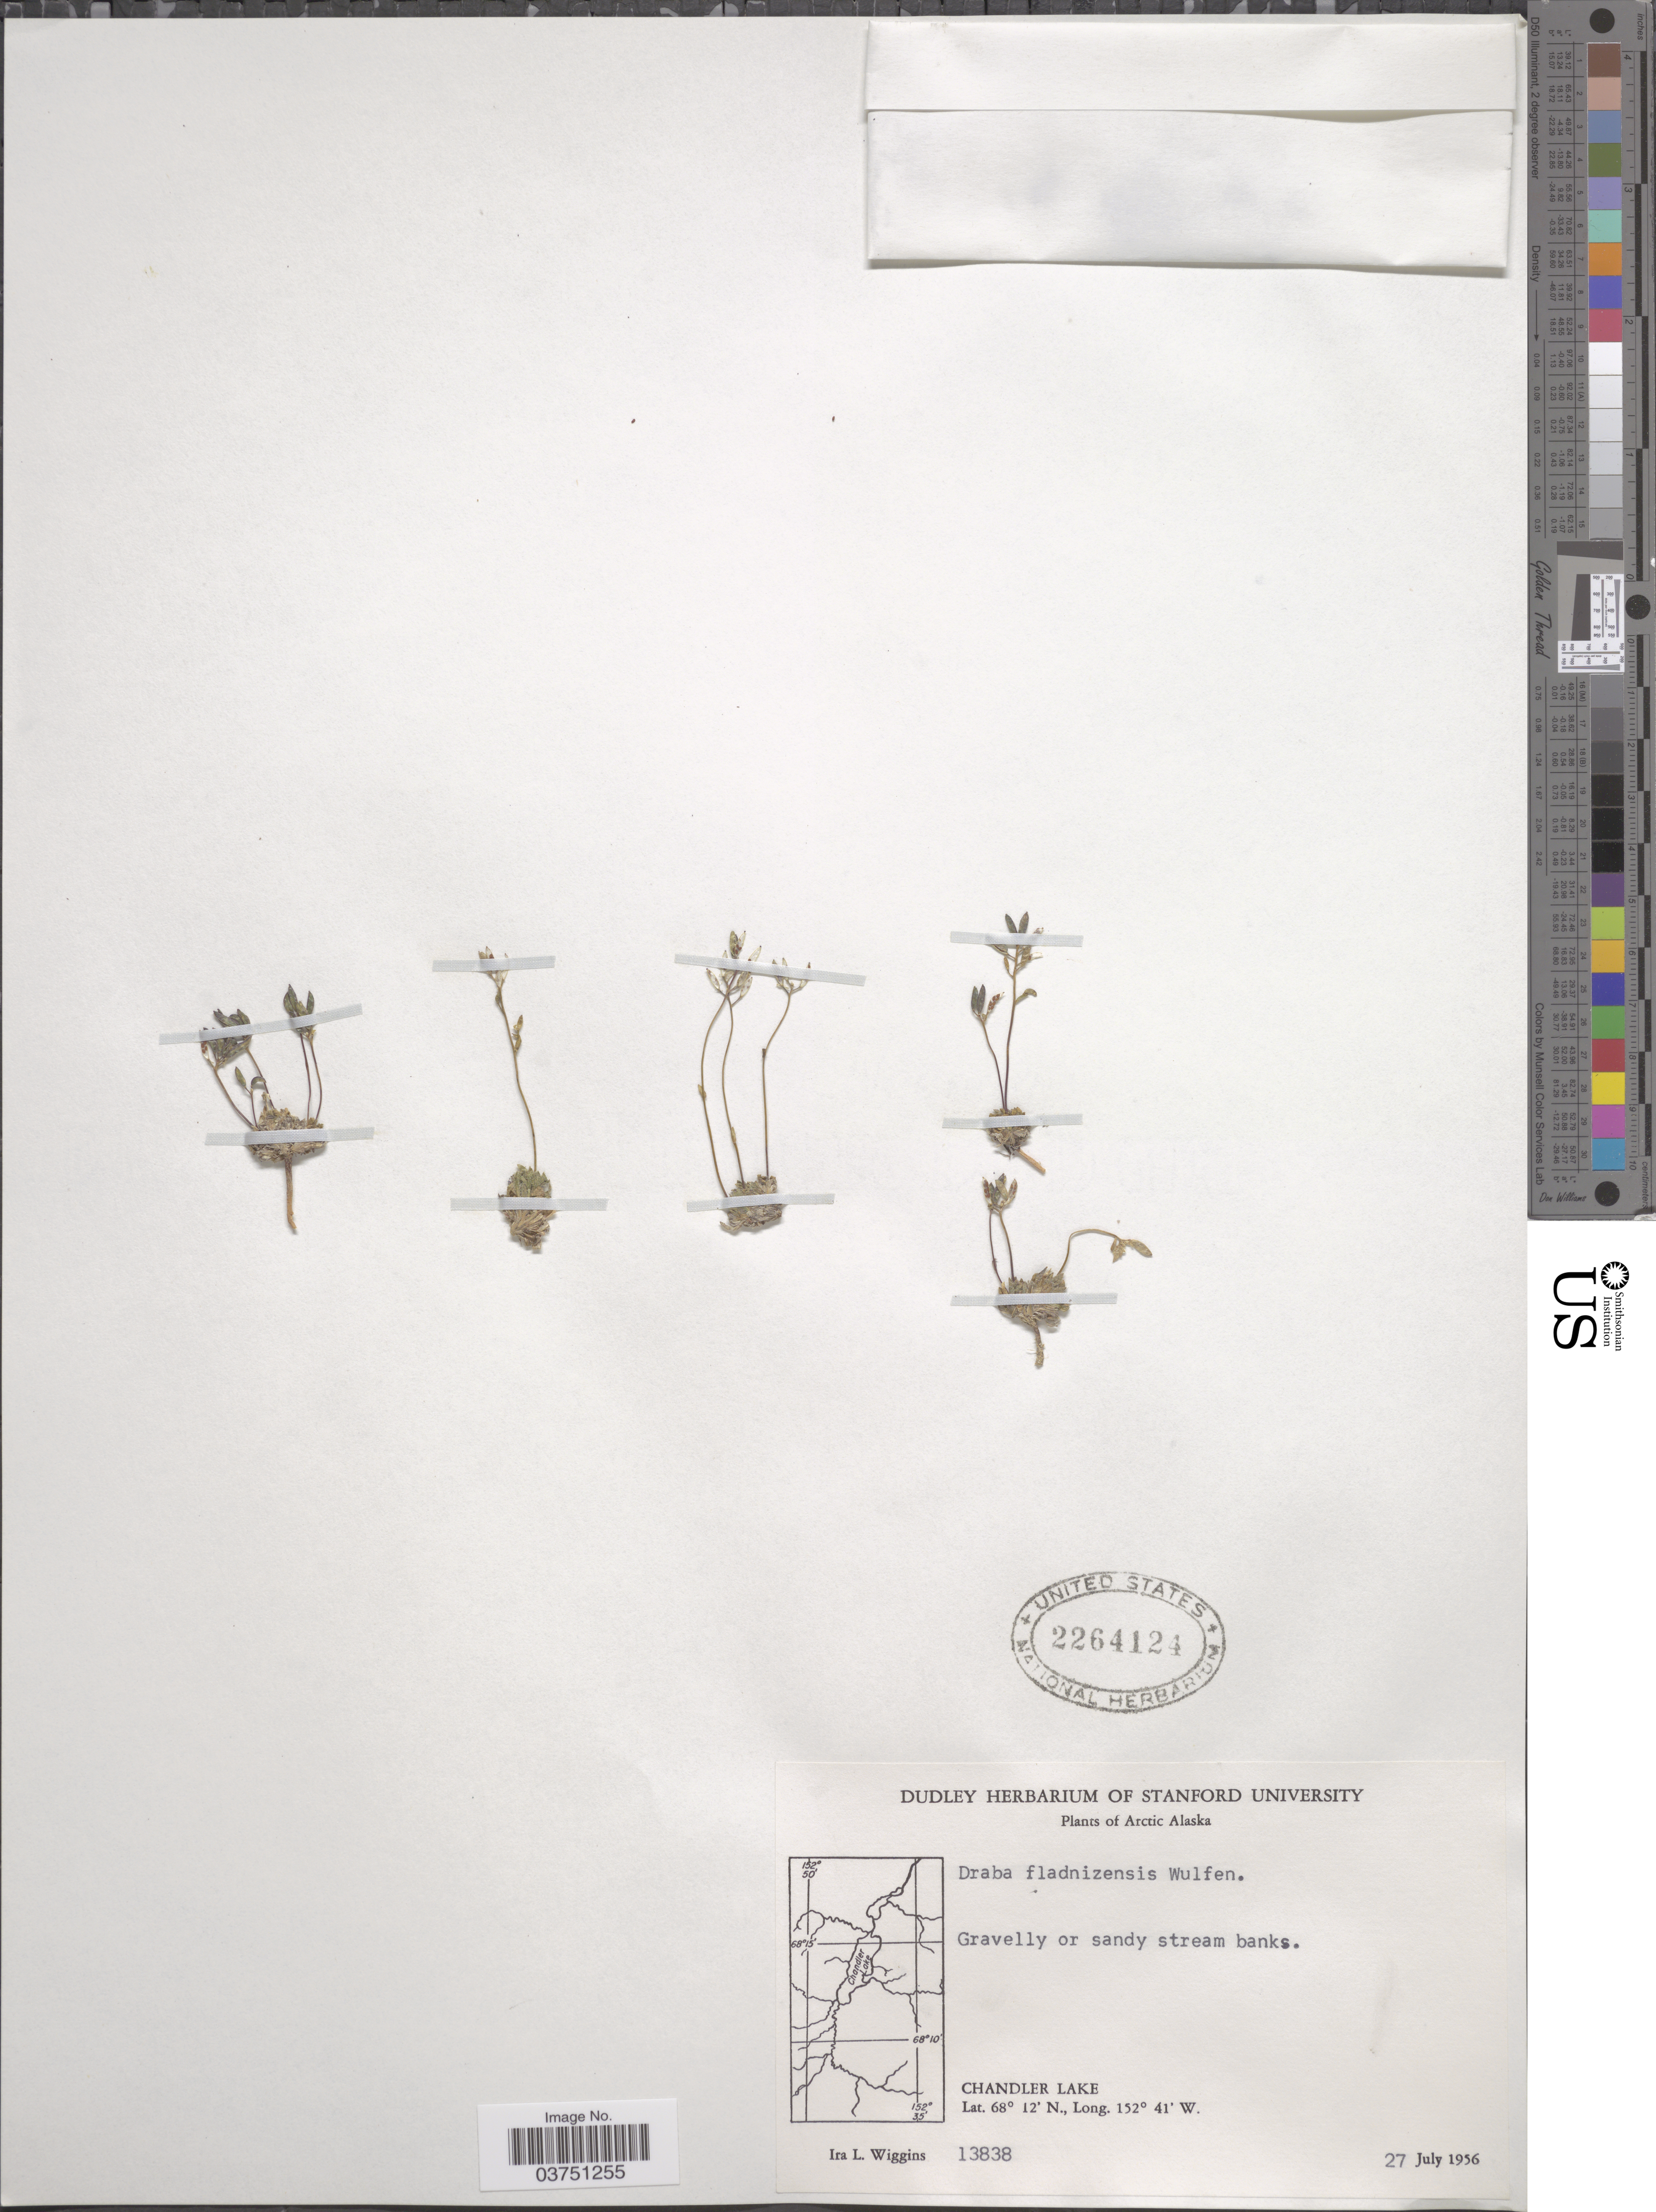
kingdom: Plantae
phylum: Tracheophyta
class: Magnoliopsida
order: Brassicales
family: Brassicaceae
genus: Draba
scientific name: Draba fladnizensis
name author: Wulfen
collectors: I. L. Wiggins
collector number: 13838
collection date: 1956-07-27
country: United States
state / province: Alaska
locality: Arctic Alaska; Chandler Lake.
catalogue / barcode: US 2264124